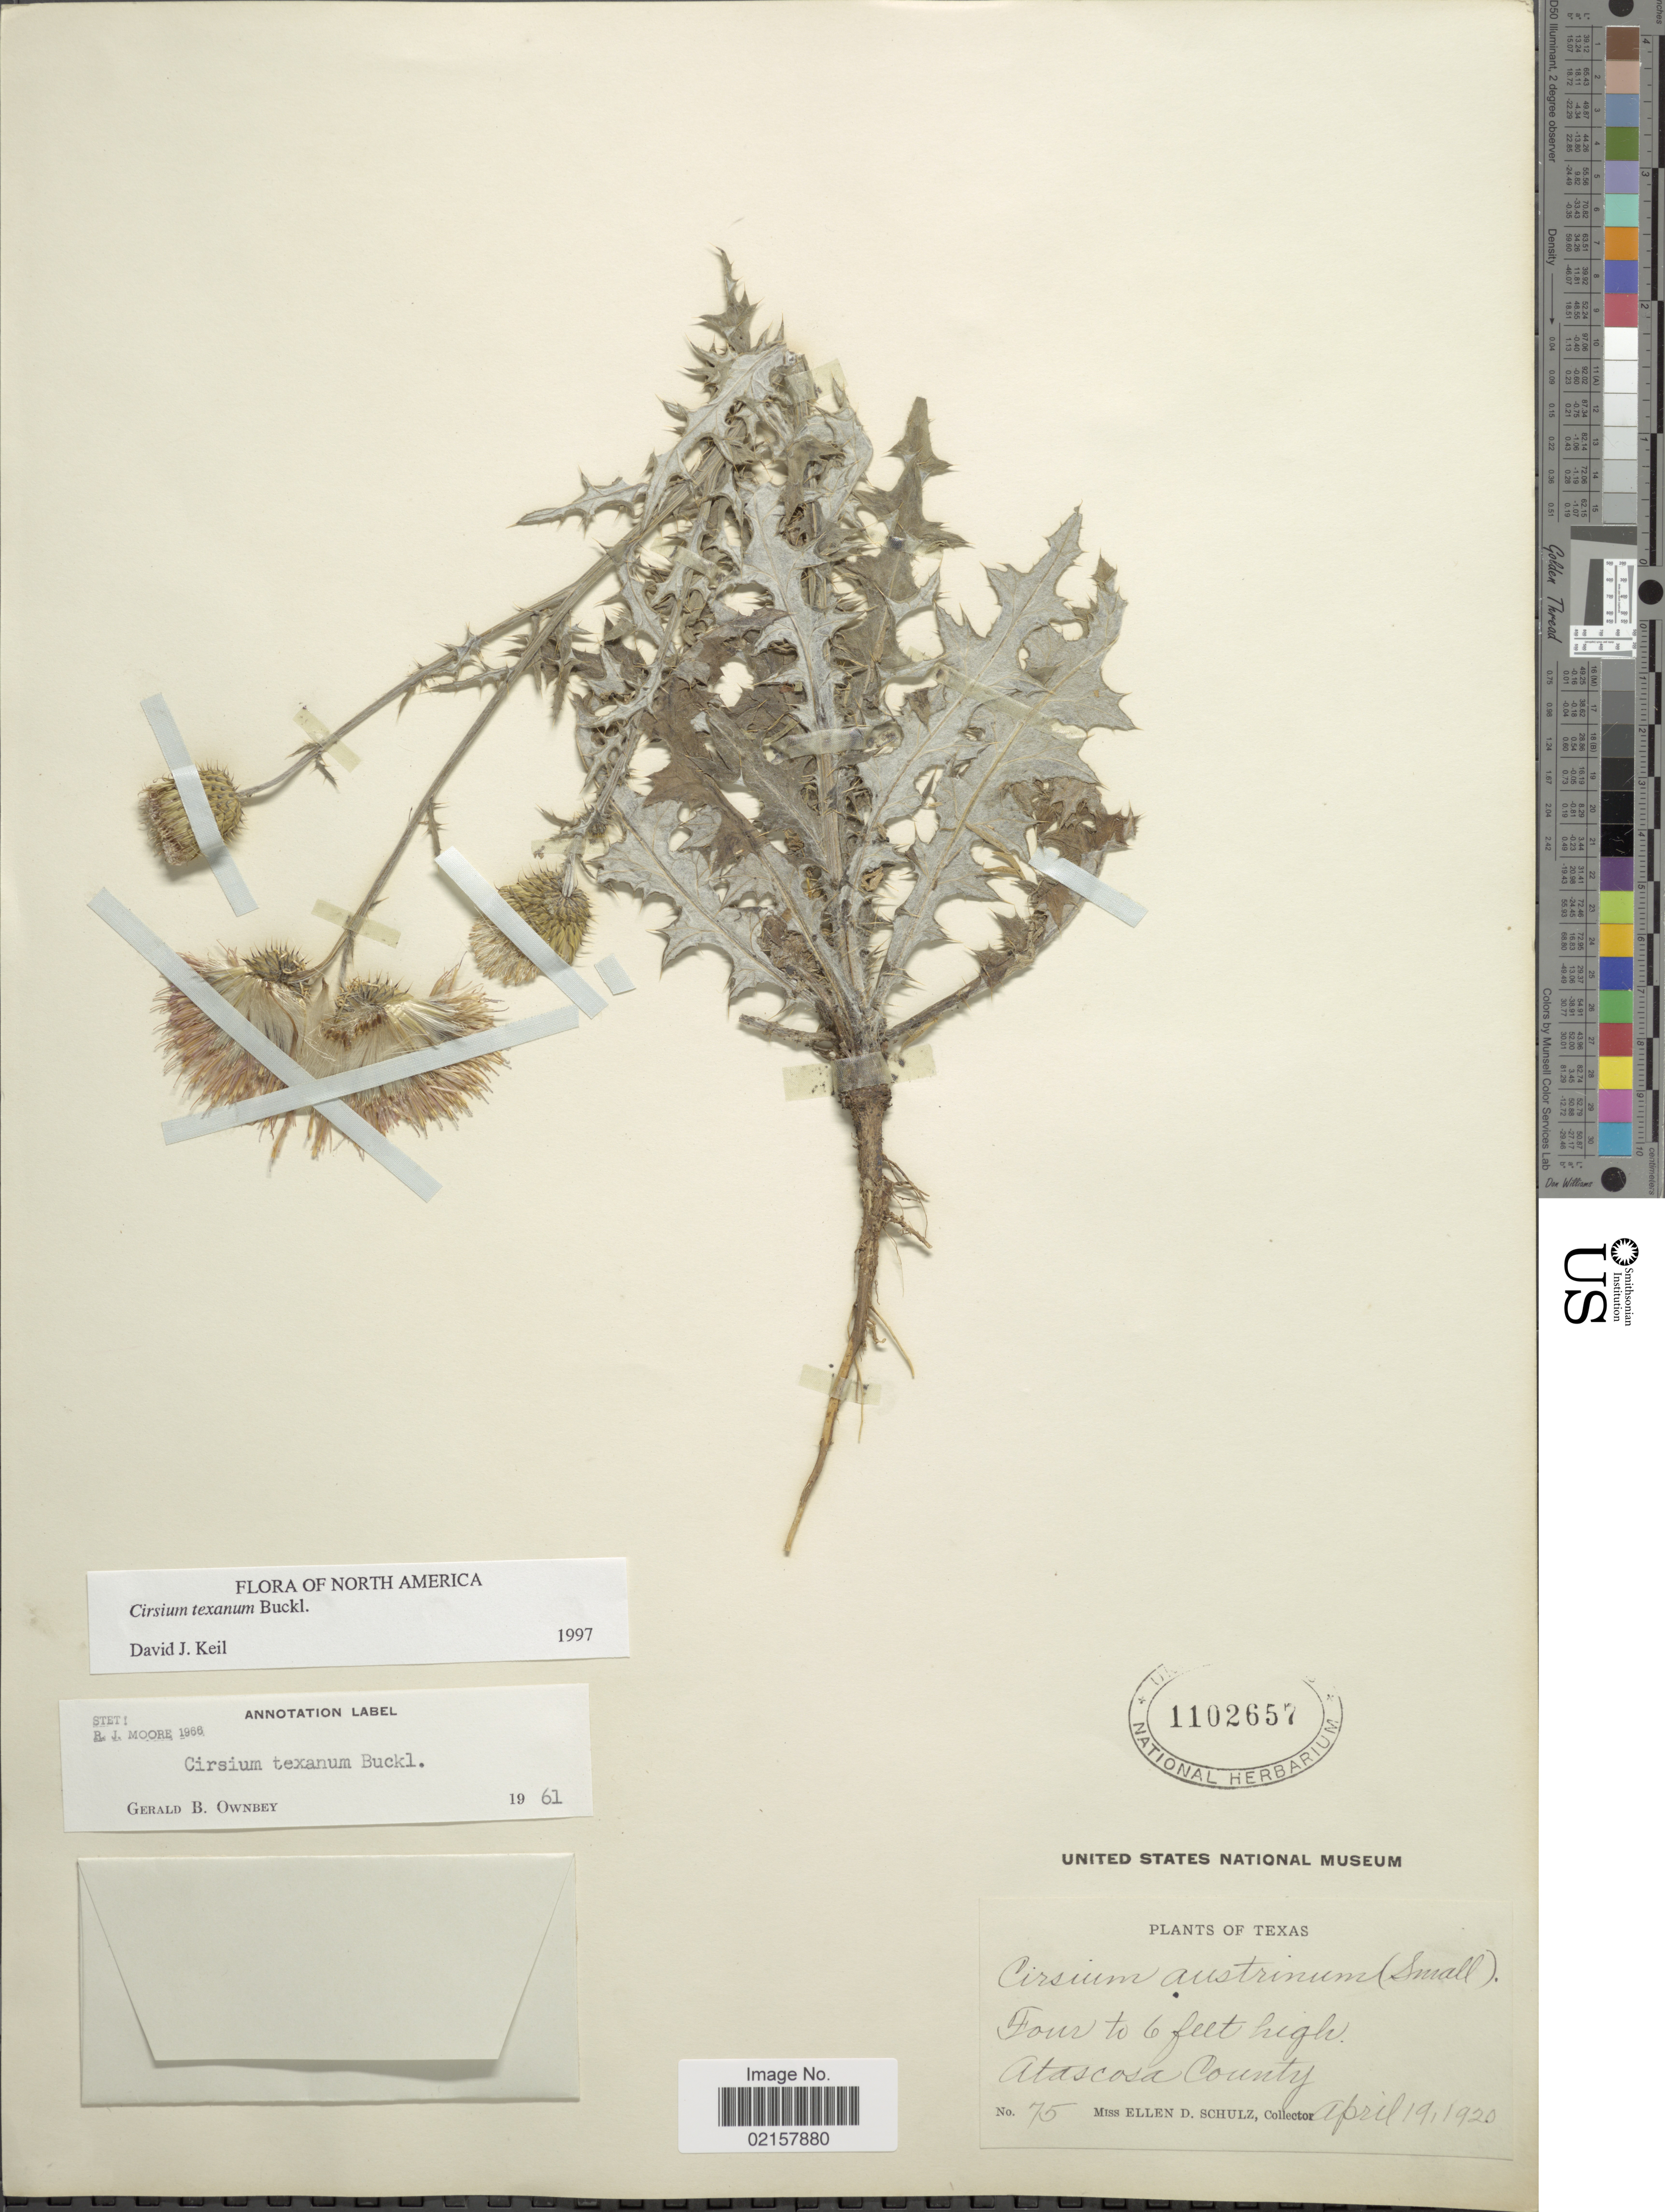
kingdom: Plantae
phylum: Tracheophyta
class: Magnoliopsida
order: Asterales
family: Asteraceae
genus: Cirsium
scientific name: Cirsium texanum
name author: Buckley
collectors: E. D. Schulz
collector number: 75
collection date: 1920-04-19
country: United States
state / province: Texas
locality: Atascosa County.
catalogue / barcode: US 1102657